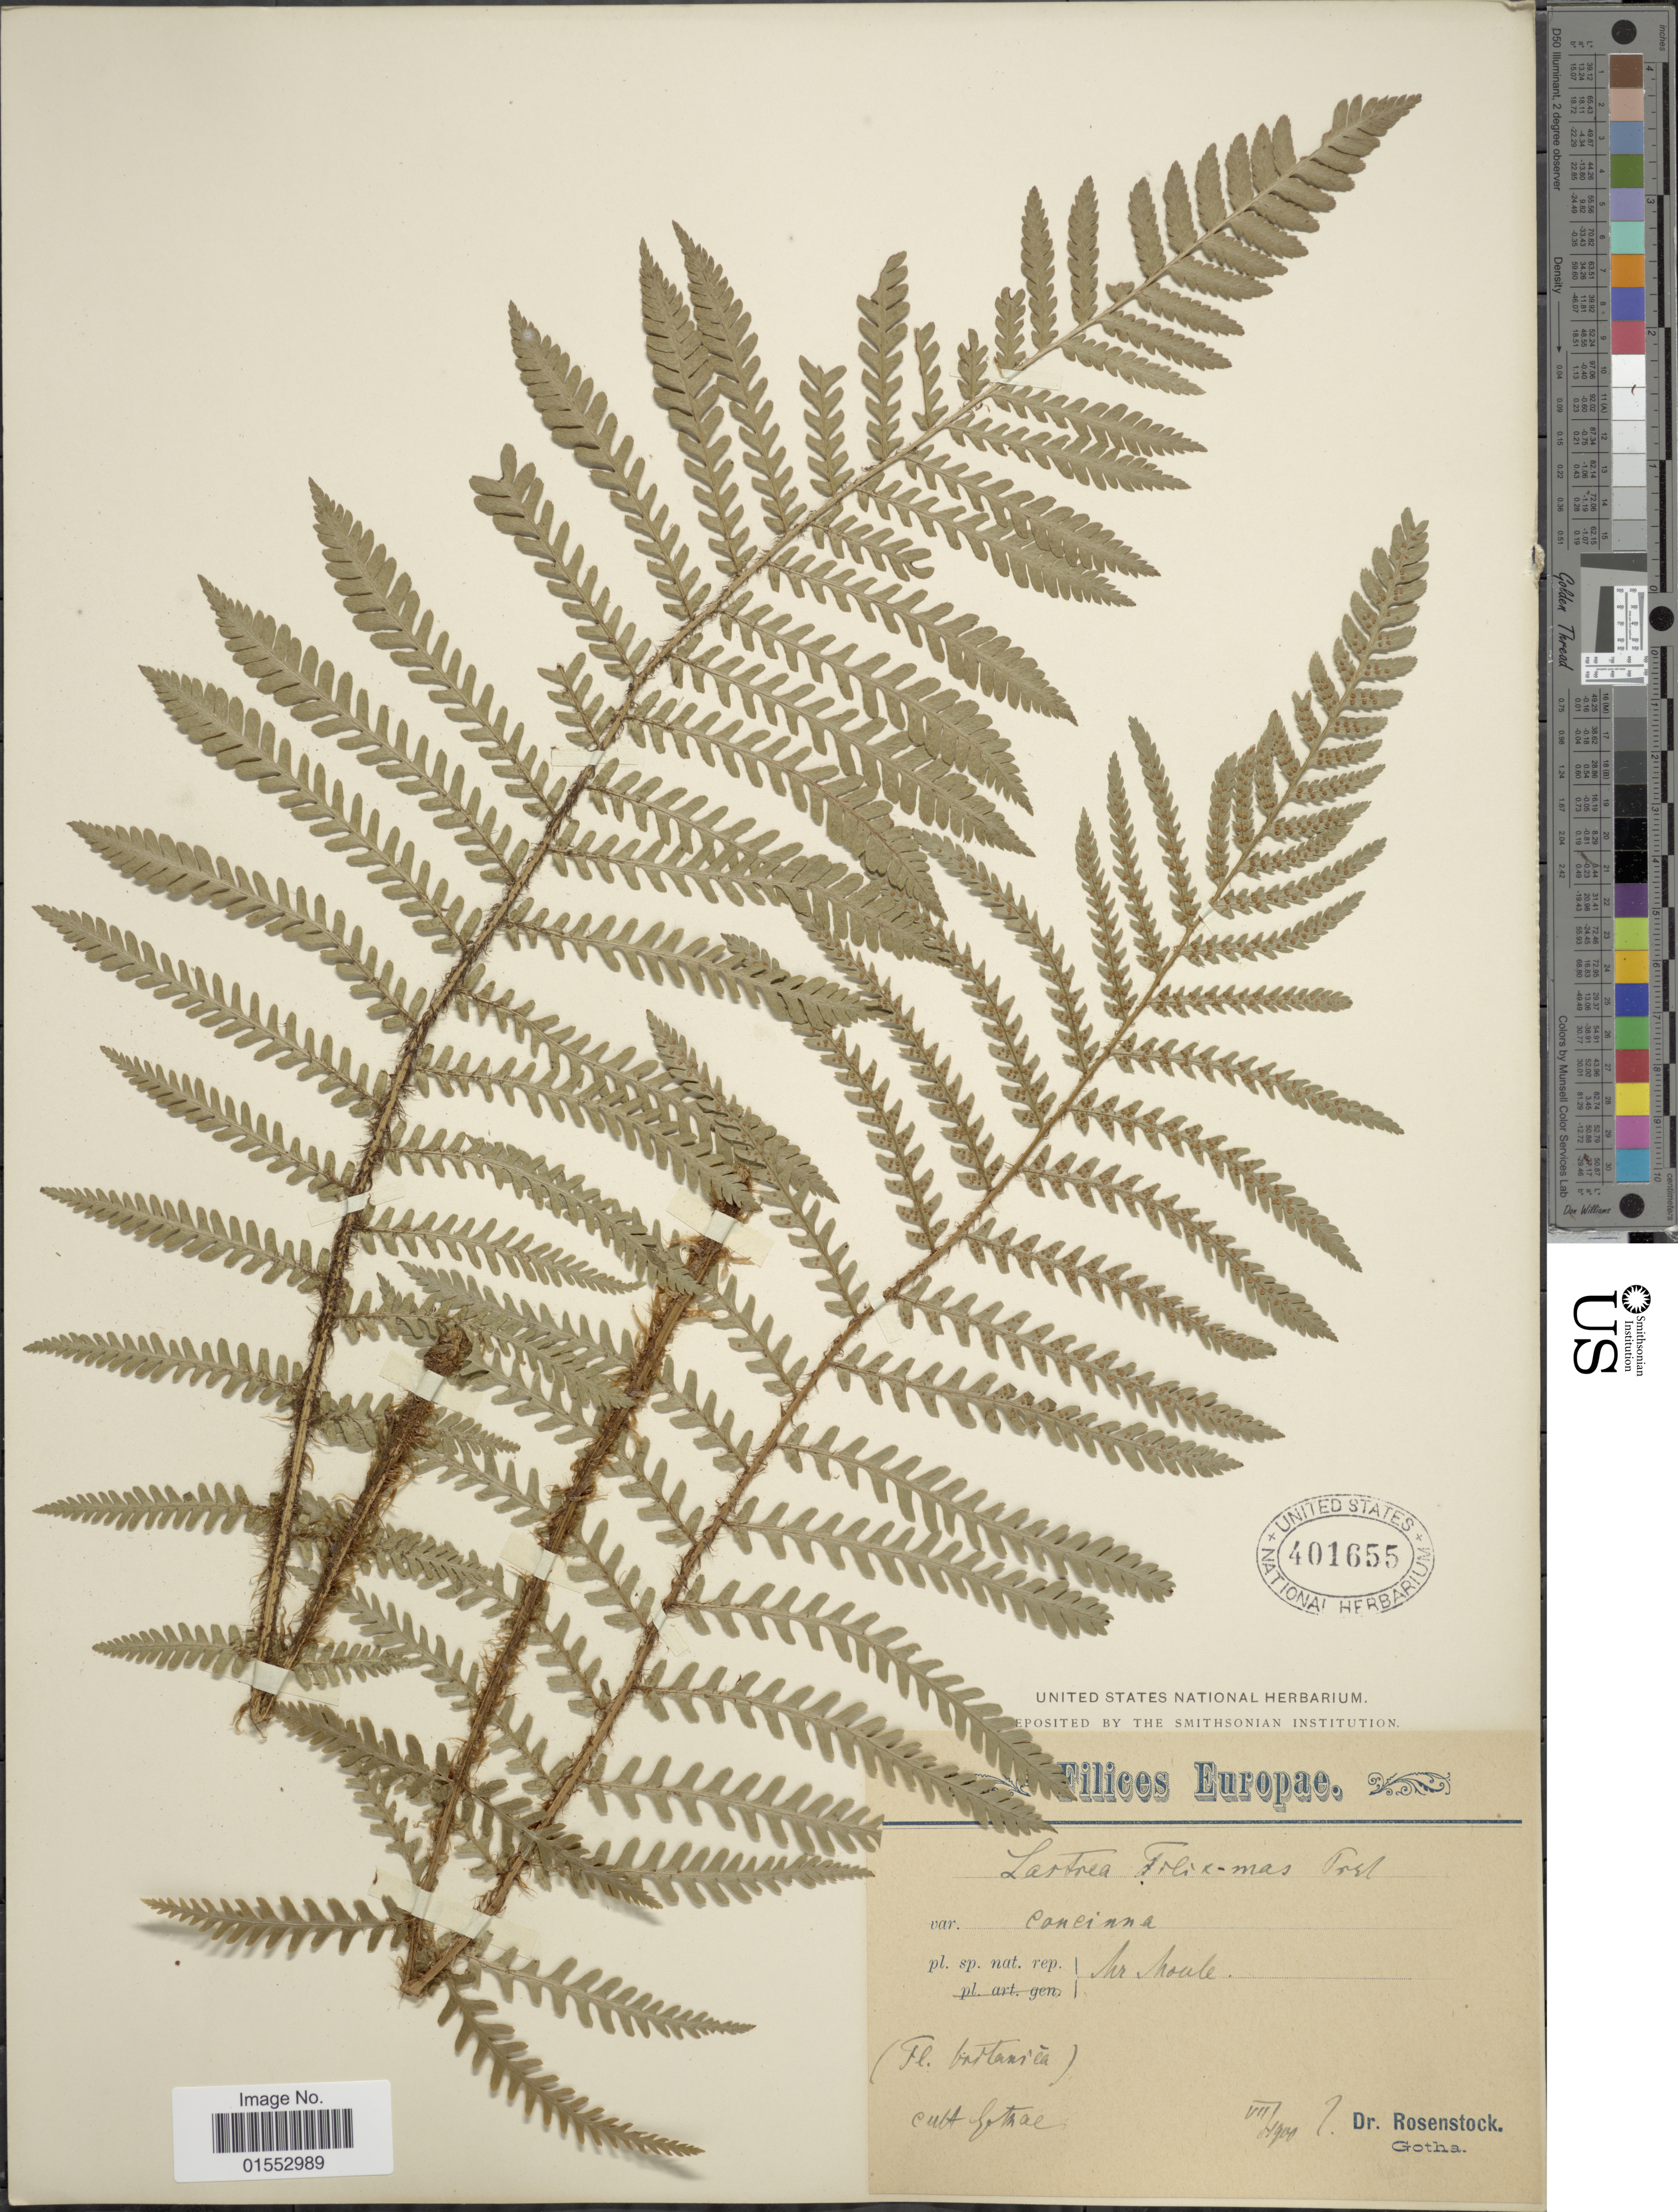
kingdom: Plantae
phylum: Tracheophyta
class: Polypodiopsida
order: Polypodiales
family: Dryopteridaceae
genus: Dryopteris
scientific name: Dryopteris affinis subsp. borreri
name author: (Newman) Fraser-Jenk.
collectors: E. Rosenstock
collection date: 1900-07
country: French Southern Territories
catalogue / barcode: US 401655